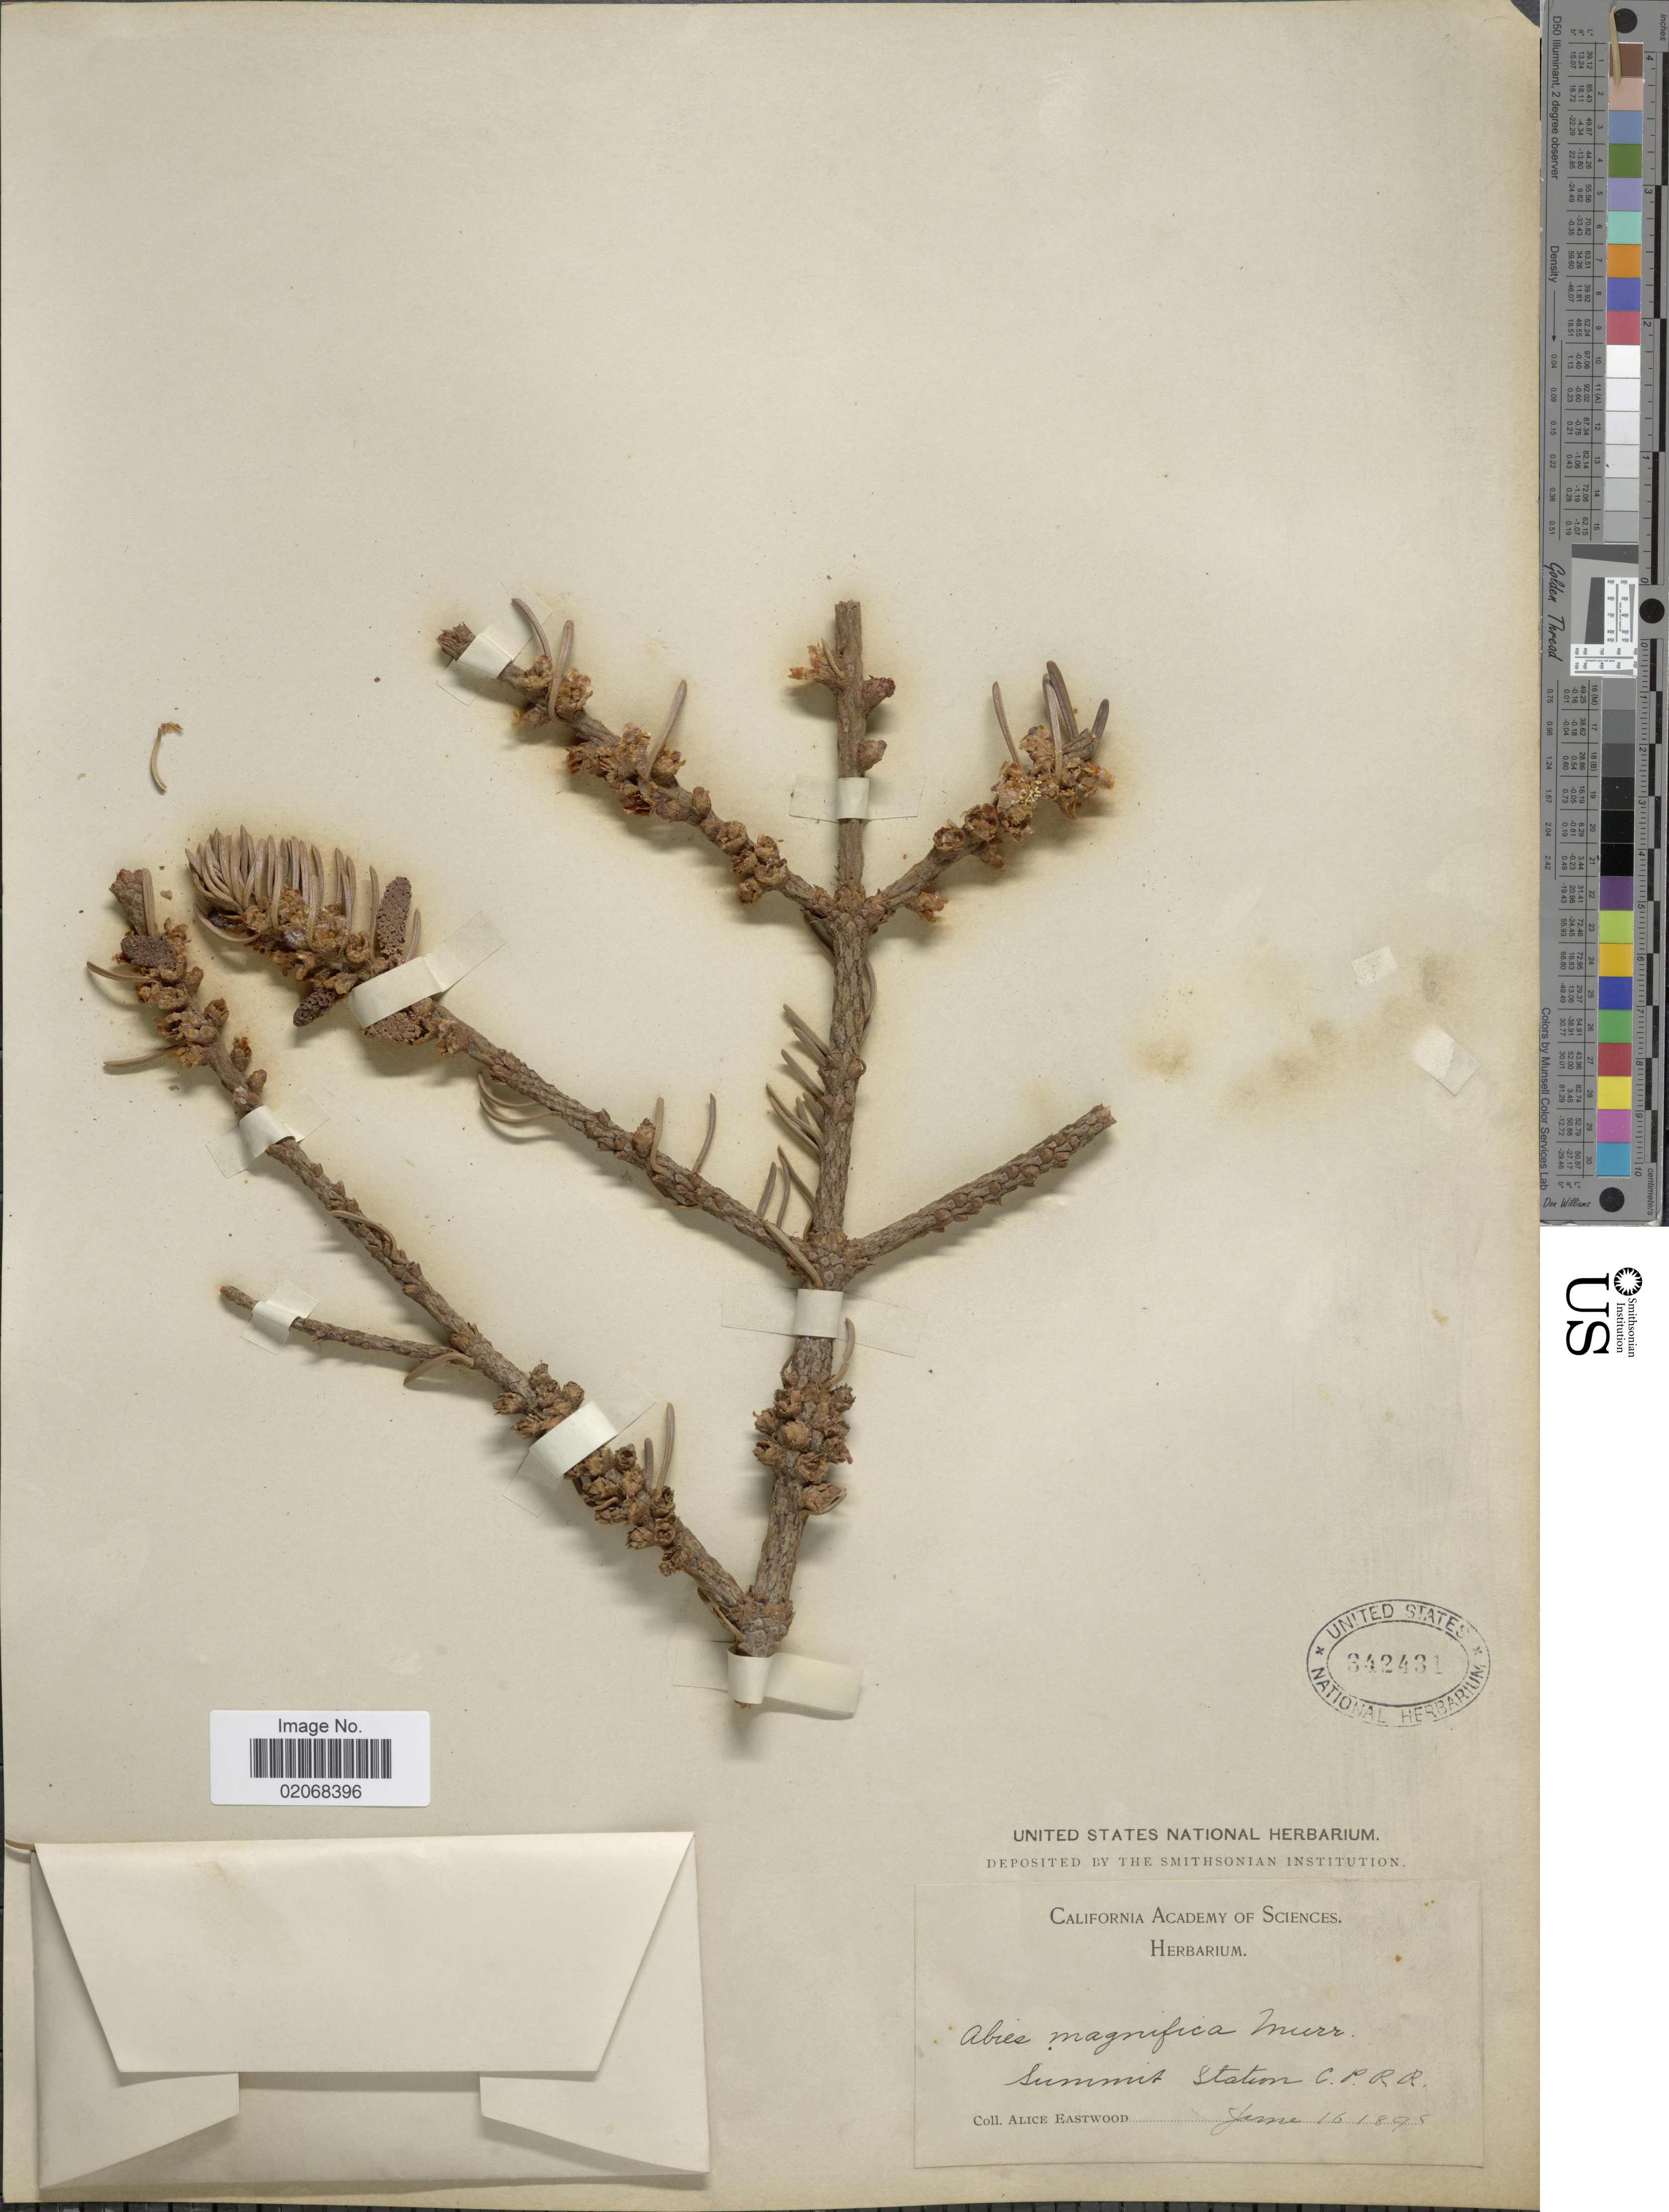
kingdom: Plantae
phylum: Tracheophyta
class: Pinopsida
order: Pinales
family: Pinaceae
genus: Abies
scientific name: Abies magnifica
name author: A. Murray bis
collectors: A. Eastwood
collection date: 1898-06-16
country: United States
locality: Summit Station C.P.R.R.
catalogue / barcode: US 342431